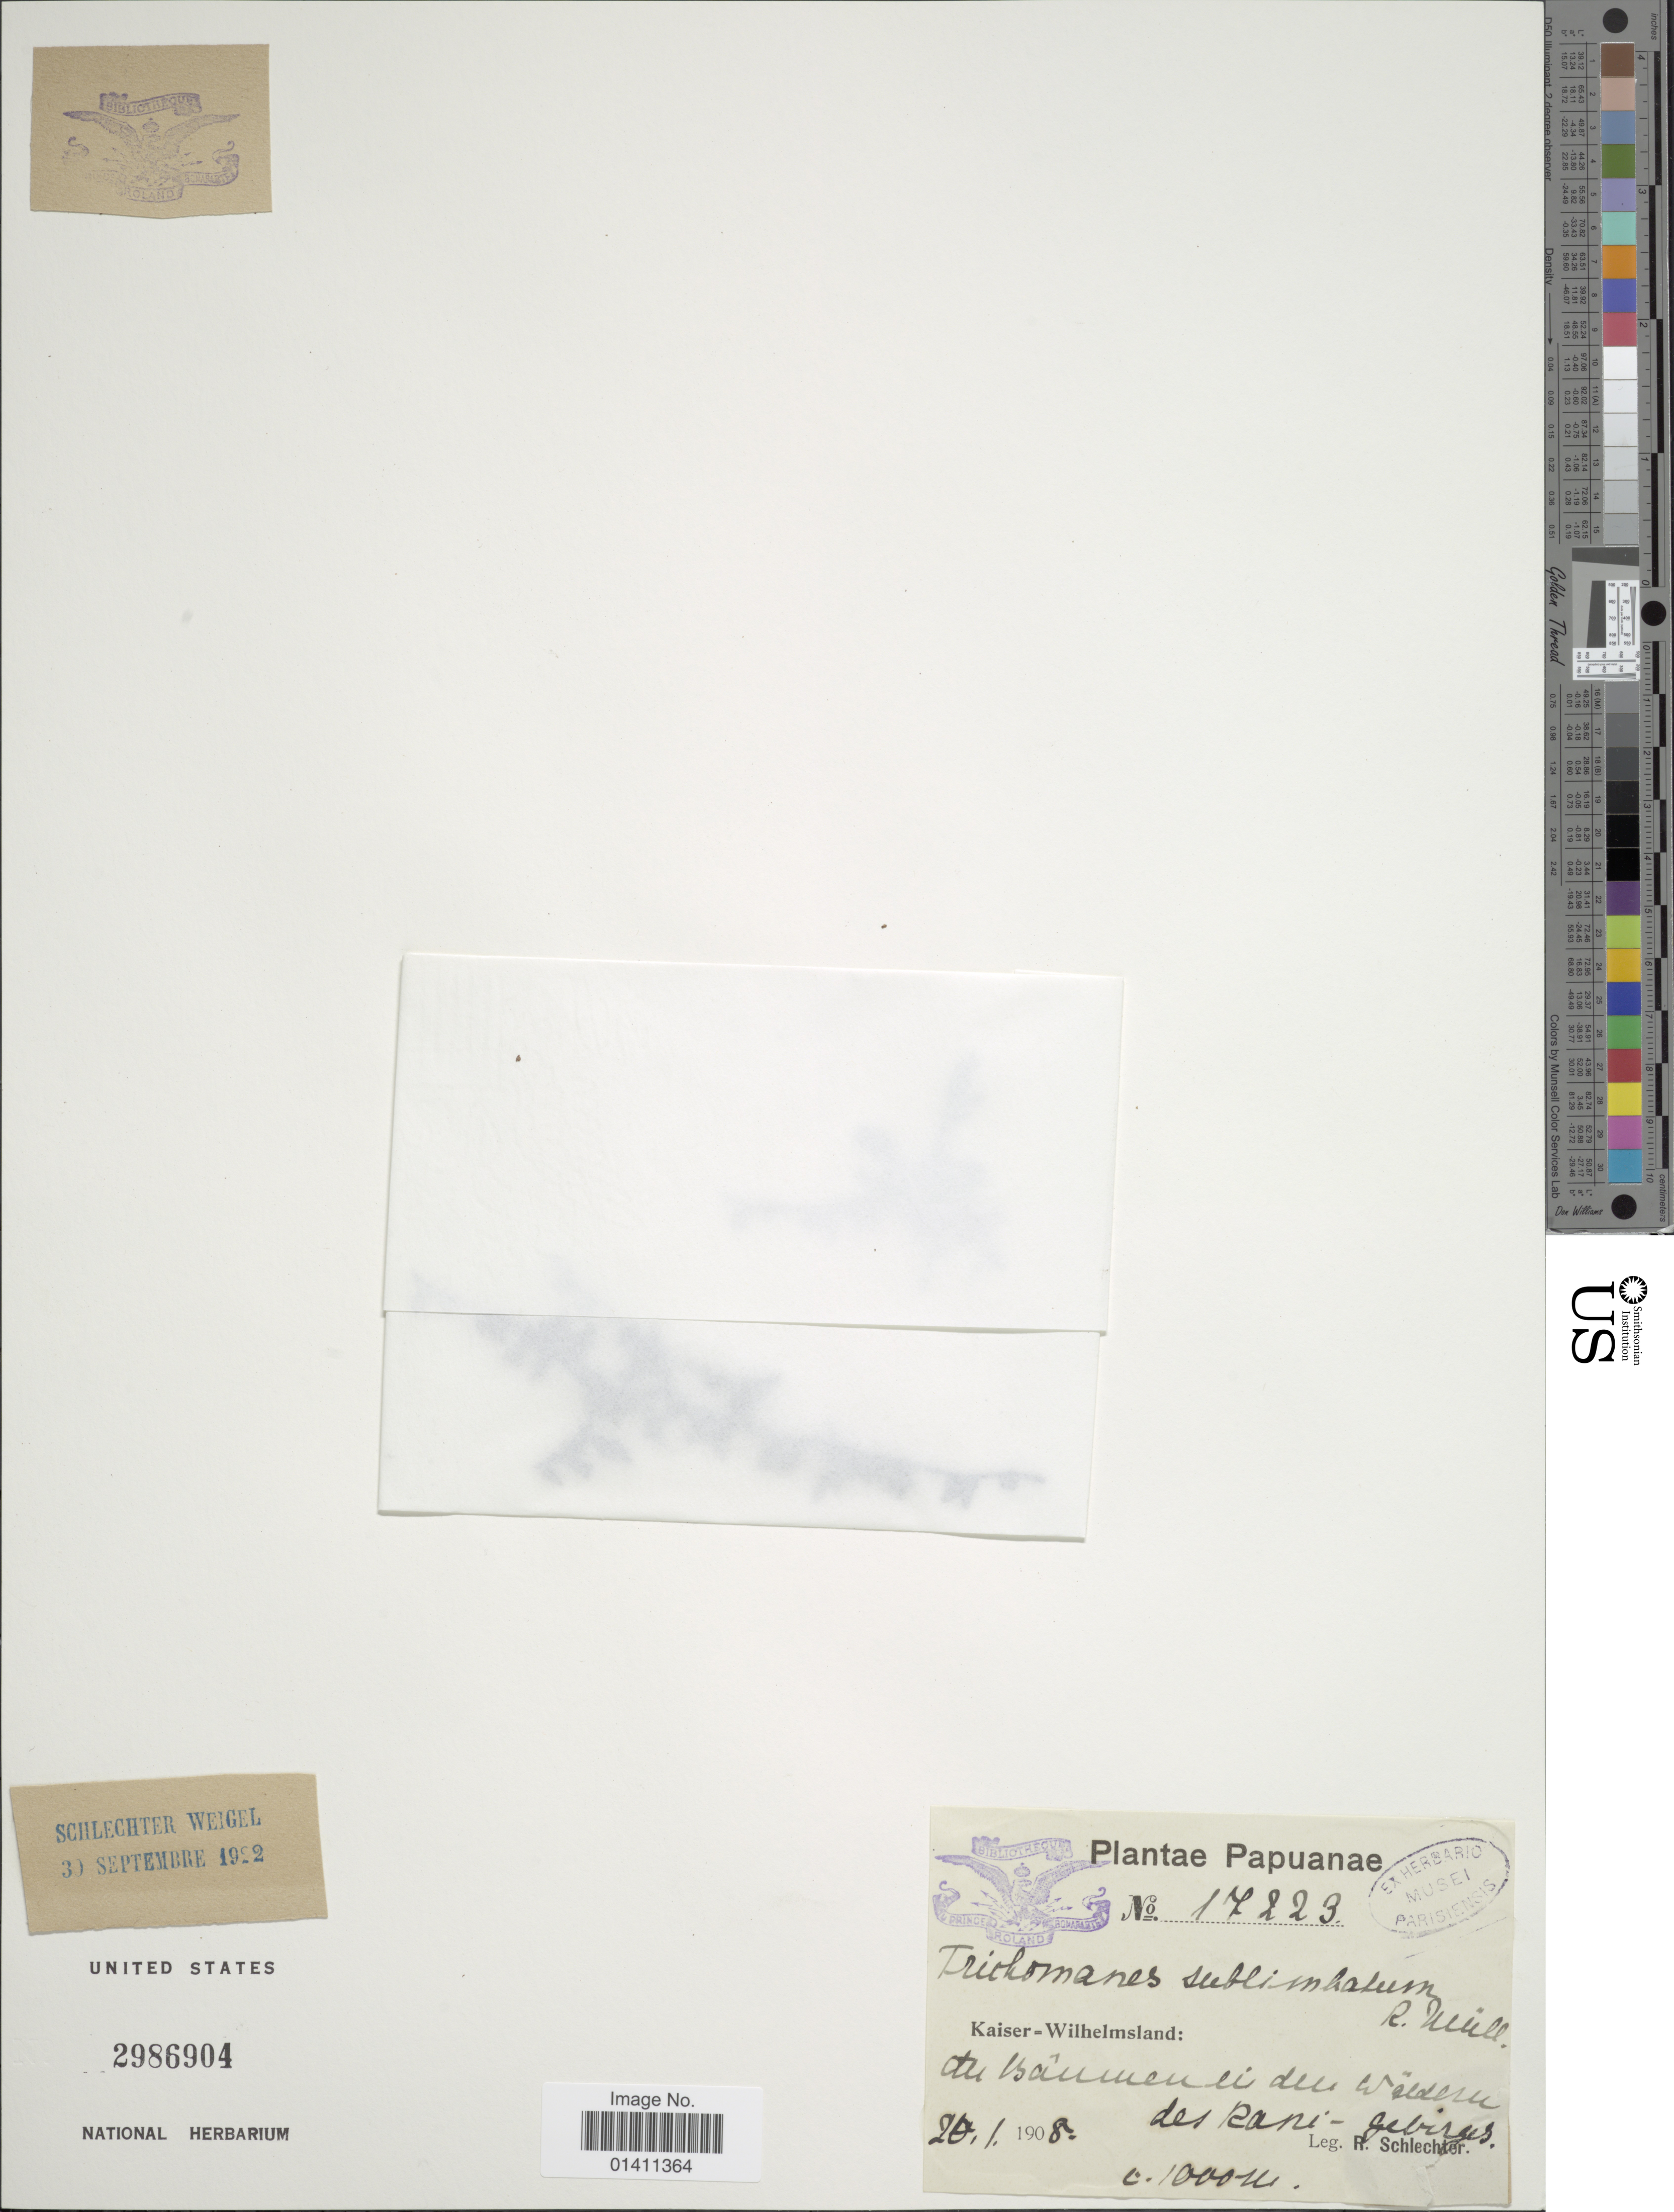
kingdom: Plantae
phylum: Tracheophyta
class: Polypodiopsida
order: Hymenophyllales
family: Hymenophyllaceae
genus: Didymoglossum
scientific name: Didymoglossum sublimbatum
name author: (K. Müller) Ebihara & K. Iwats.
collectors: F. R. R. Schlechter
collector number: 17223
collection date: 1908-01-20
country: Papua New Guinea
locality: Papuanae. Kaiser-Wilhelmsland: An Bäumen den wäldern des Kani gebirges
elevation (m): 1000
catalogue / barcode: US 2986904